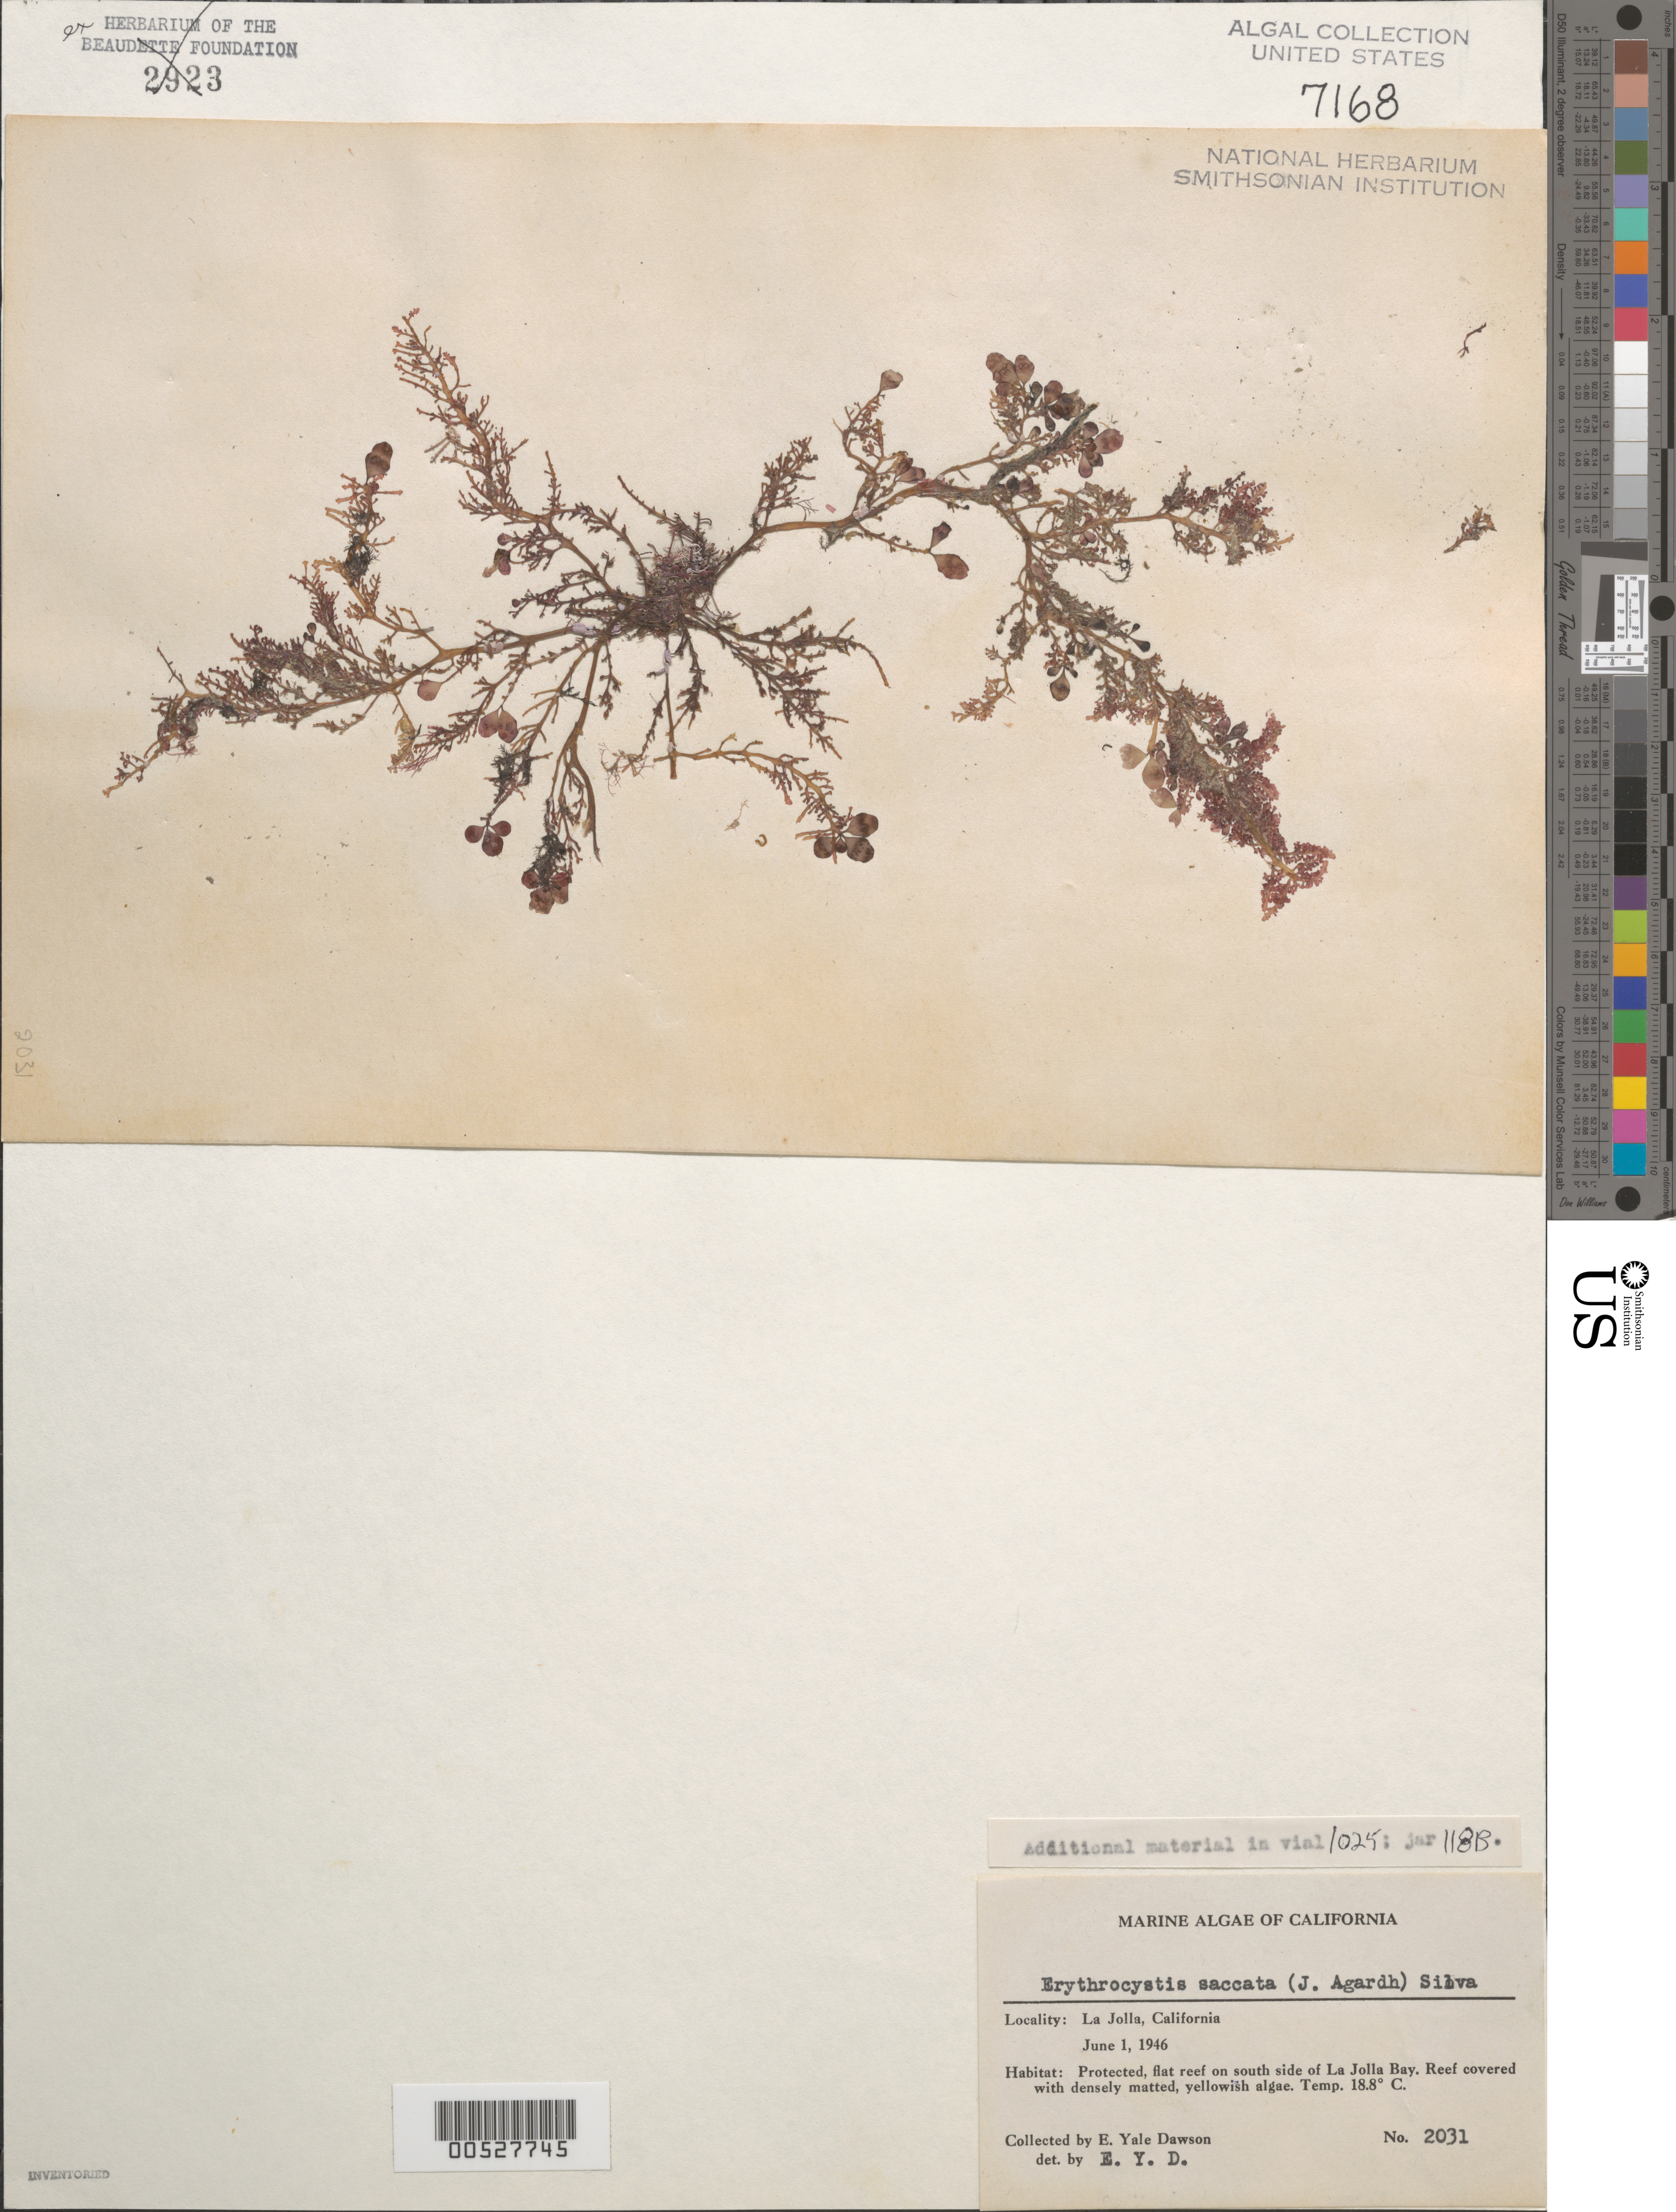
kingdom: Plantae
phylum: Rhodophyta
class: Florideophyceae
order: Ceramiales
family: Rhodomelaceae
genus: Erythrocystis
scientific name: Erythrocystis saccata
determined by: Dawson, E. Y.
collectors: E. Y. Dawson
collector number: EYD 2031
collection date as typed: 01 Jun 1946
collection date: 1946-06-01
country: United States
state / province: California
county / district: San Diego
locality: La Jolla, south La Jolla Bay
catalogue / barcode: US 7168